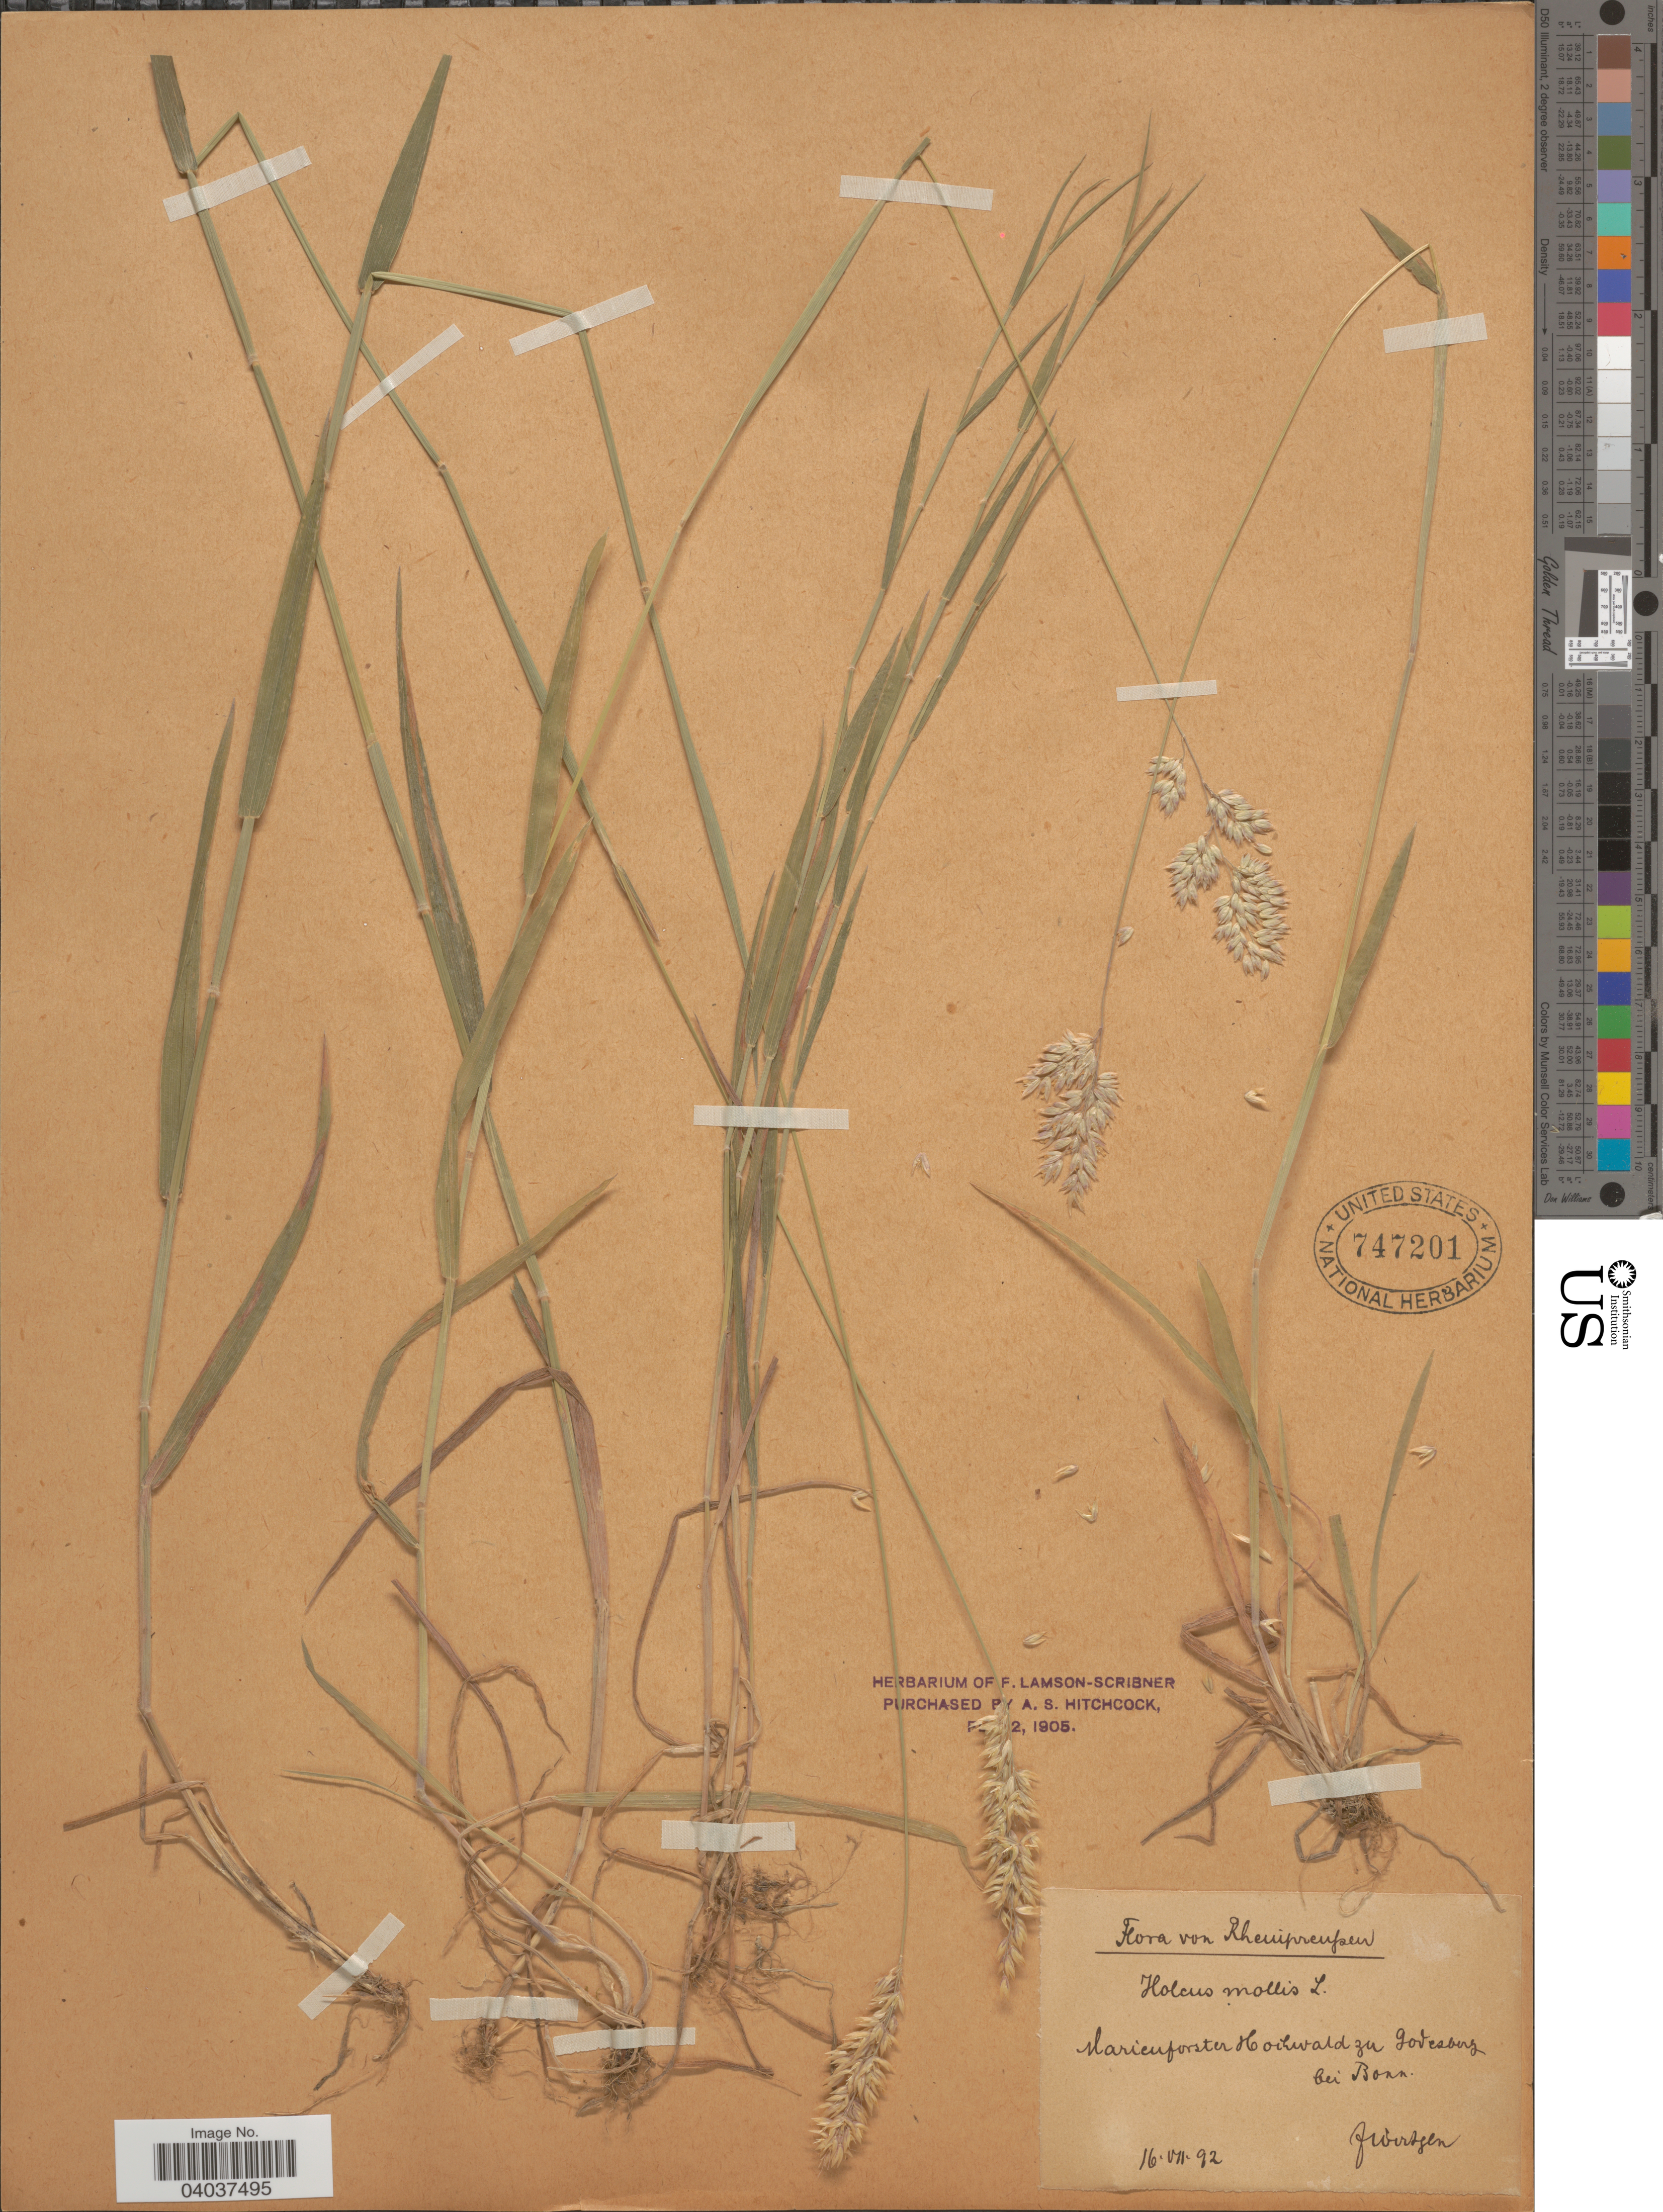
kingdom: Plantae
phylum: Tracheophyta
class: Liliopsida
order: Poales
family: Poaceae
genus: Holcus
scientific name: Holcus mollis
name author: L.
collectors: F. Wirtgen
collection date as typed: Transcribed d/m/y: 16/7/92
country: Germany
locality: Rhenipreussen. Marienforster Hochwald zu Govesberg bei Bonn.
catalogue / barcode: US 747201